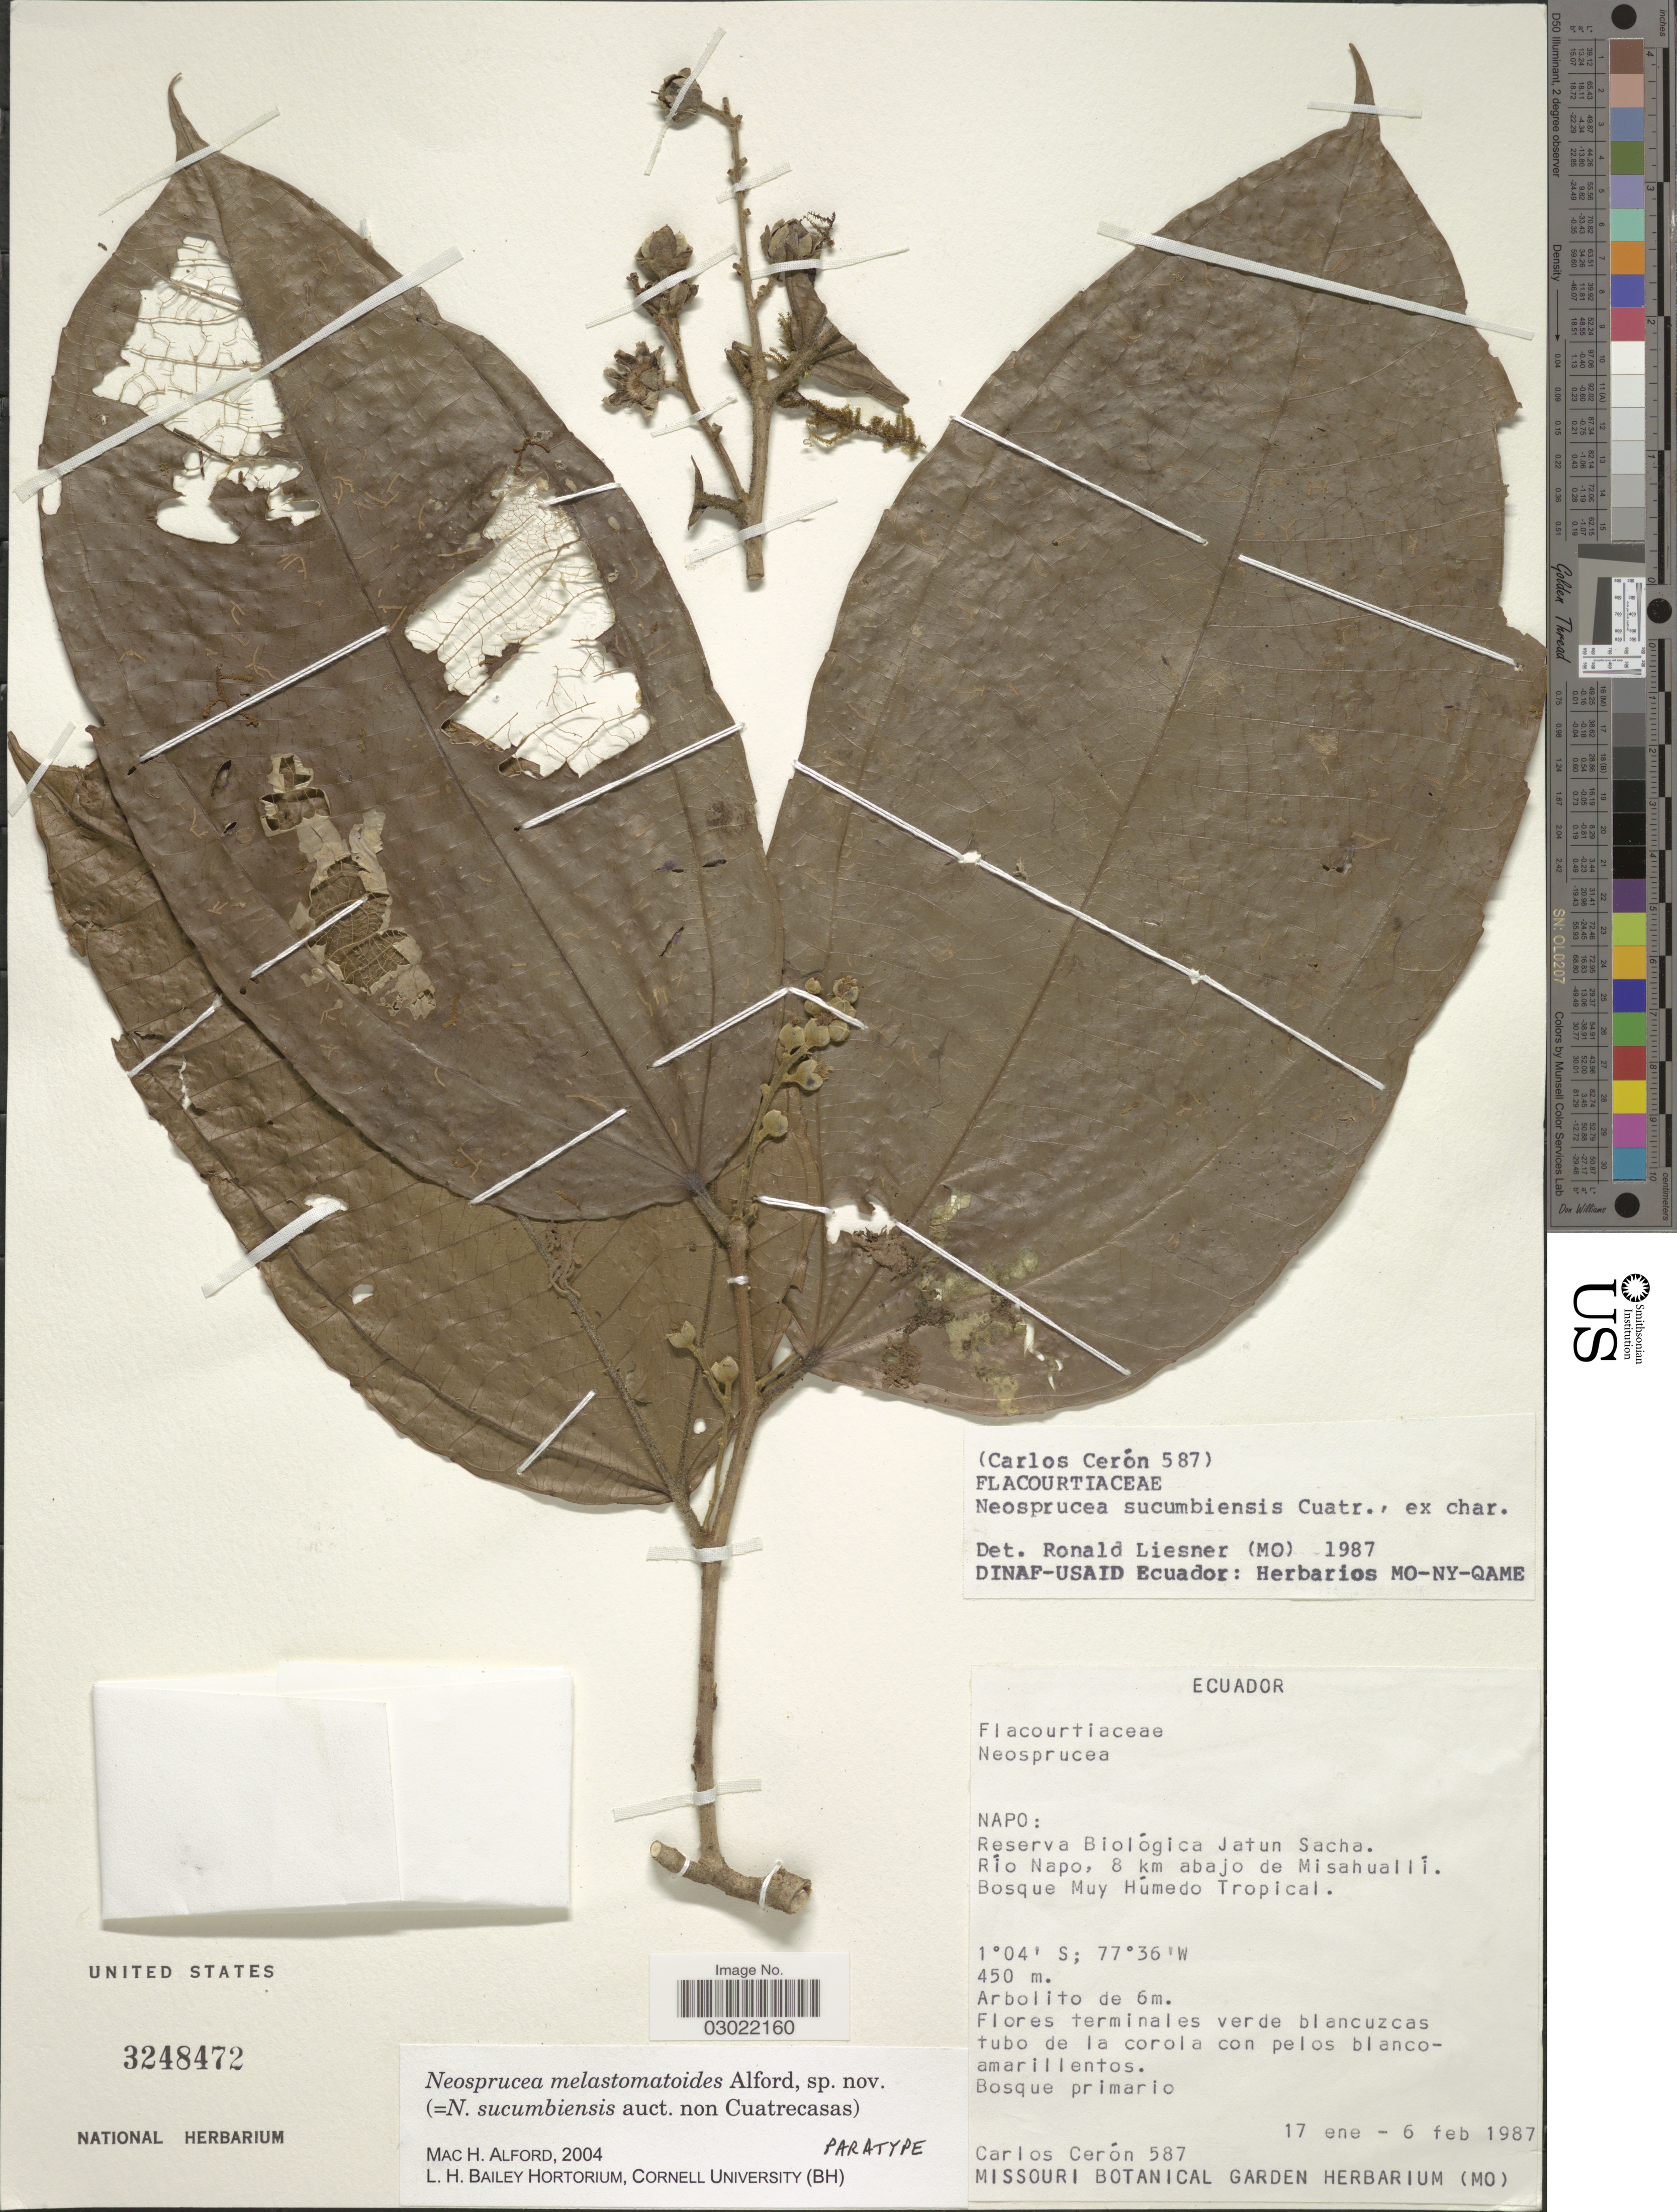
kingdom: Plantae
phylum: Tracheophyta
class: Magnoliopsida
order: Malpighiales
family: Salicaceae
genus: Neosprucea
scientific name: Neosprucea melastomatoides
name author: M.H. Alford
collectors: C. E. Cerón M.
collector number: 587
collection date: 1987-01-17/1987-02-06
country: Ecuador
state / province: Napo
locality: Reserva Biológica Jatun Sacha. Río Napo, 8 km abajo de Misahuallí.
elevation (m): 450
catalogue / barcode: US 3248472